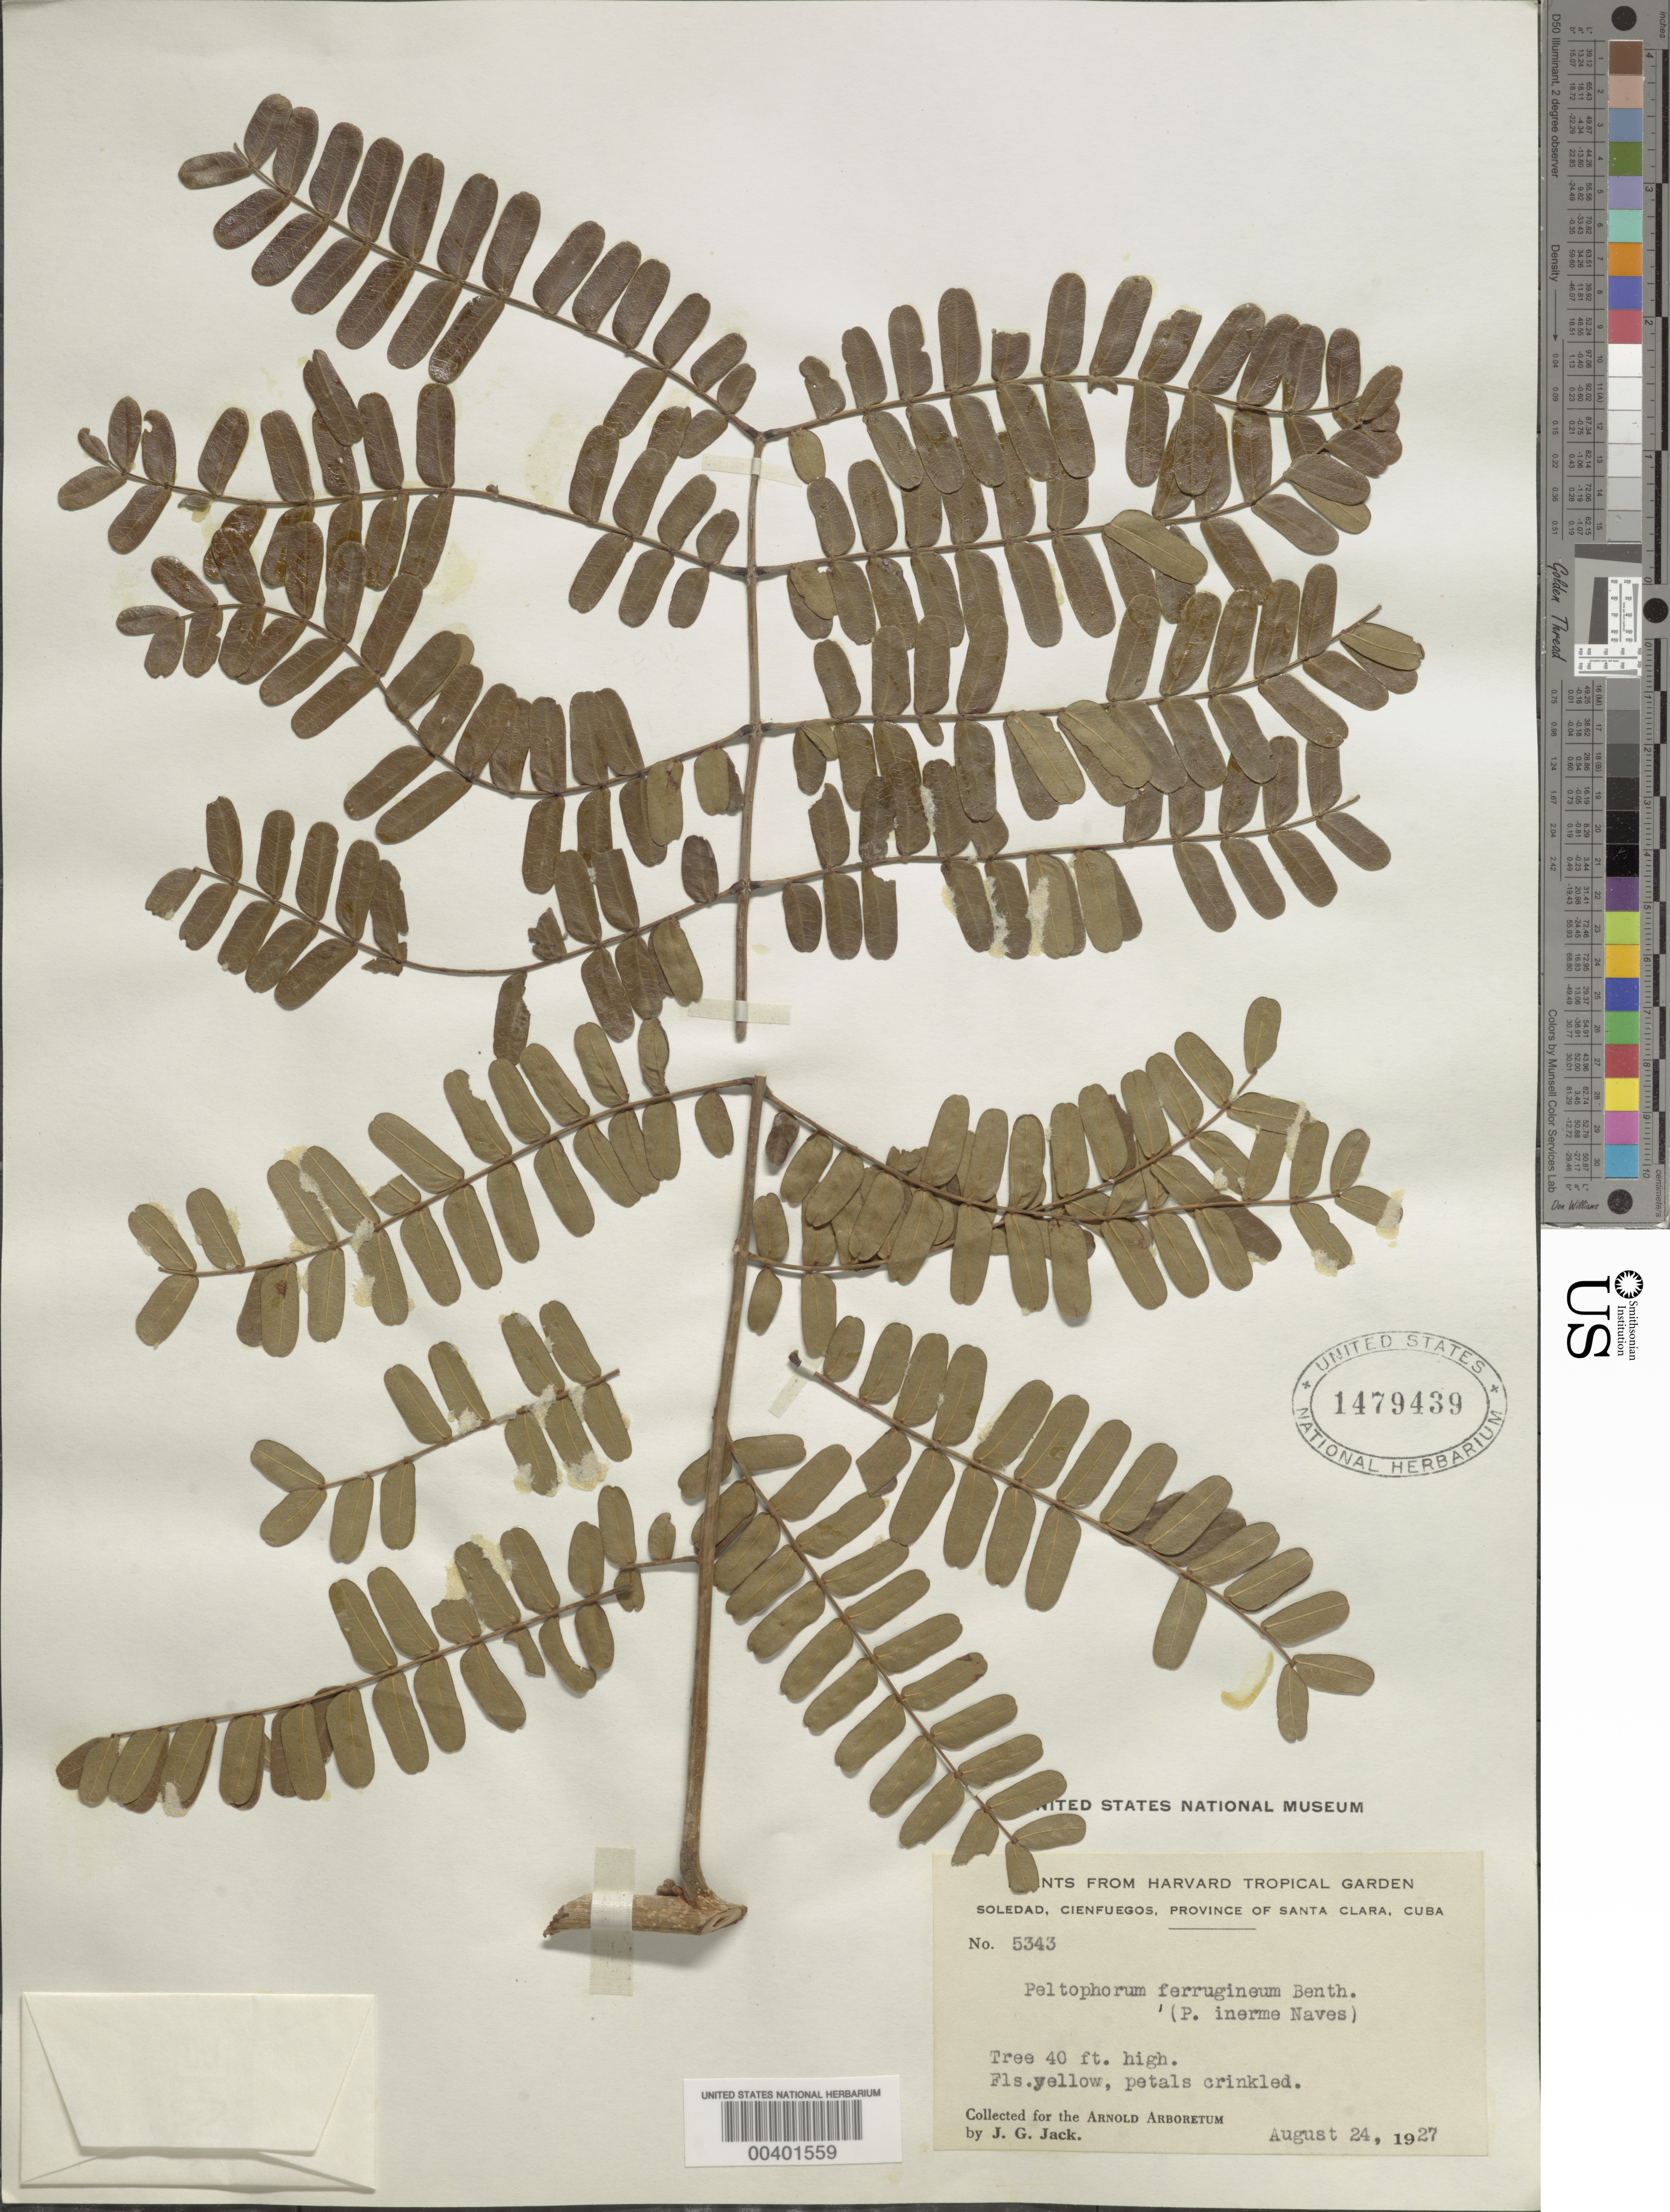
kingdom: Plantae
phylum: Tracheophyta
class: Magnoliopsida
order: Fabales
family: Fabaceae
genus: Peltophorum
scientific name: Peltophorum pterocarpum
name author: (DC.) Backer ex K. Heyne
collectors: J. G. Jack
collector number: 5343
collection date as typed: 24 Aug 1927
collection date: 1927-08-24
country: Cuba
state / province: Las Villas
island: Greater Antilles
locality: Soledad, cienfuegos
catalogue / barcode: US 1479439